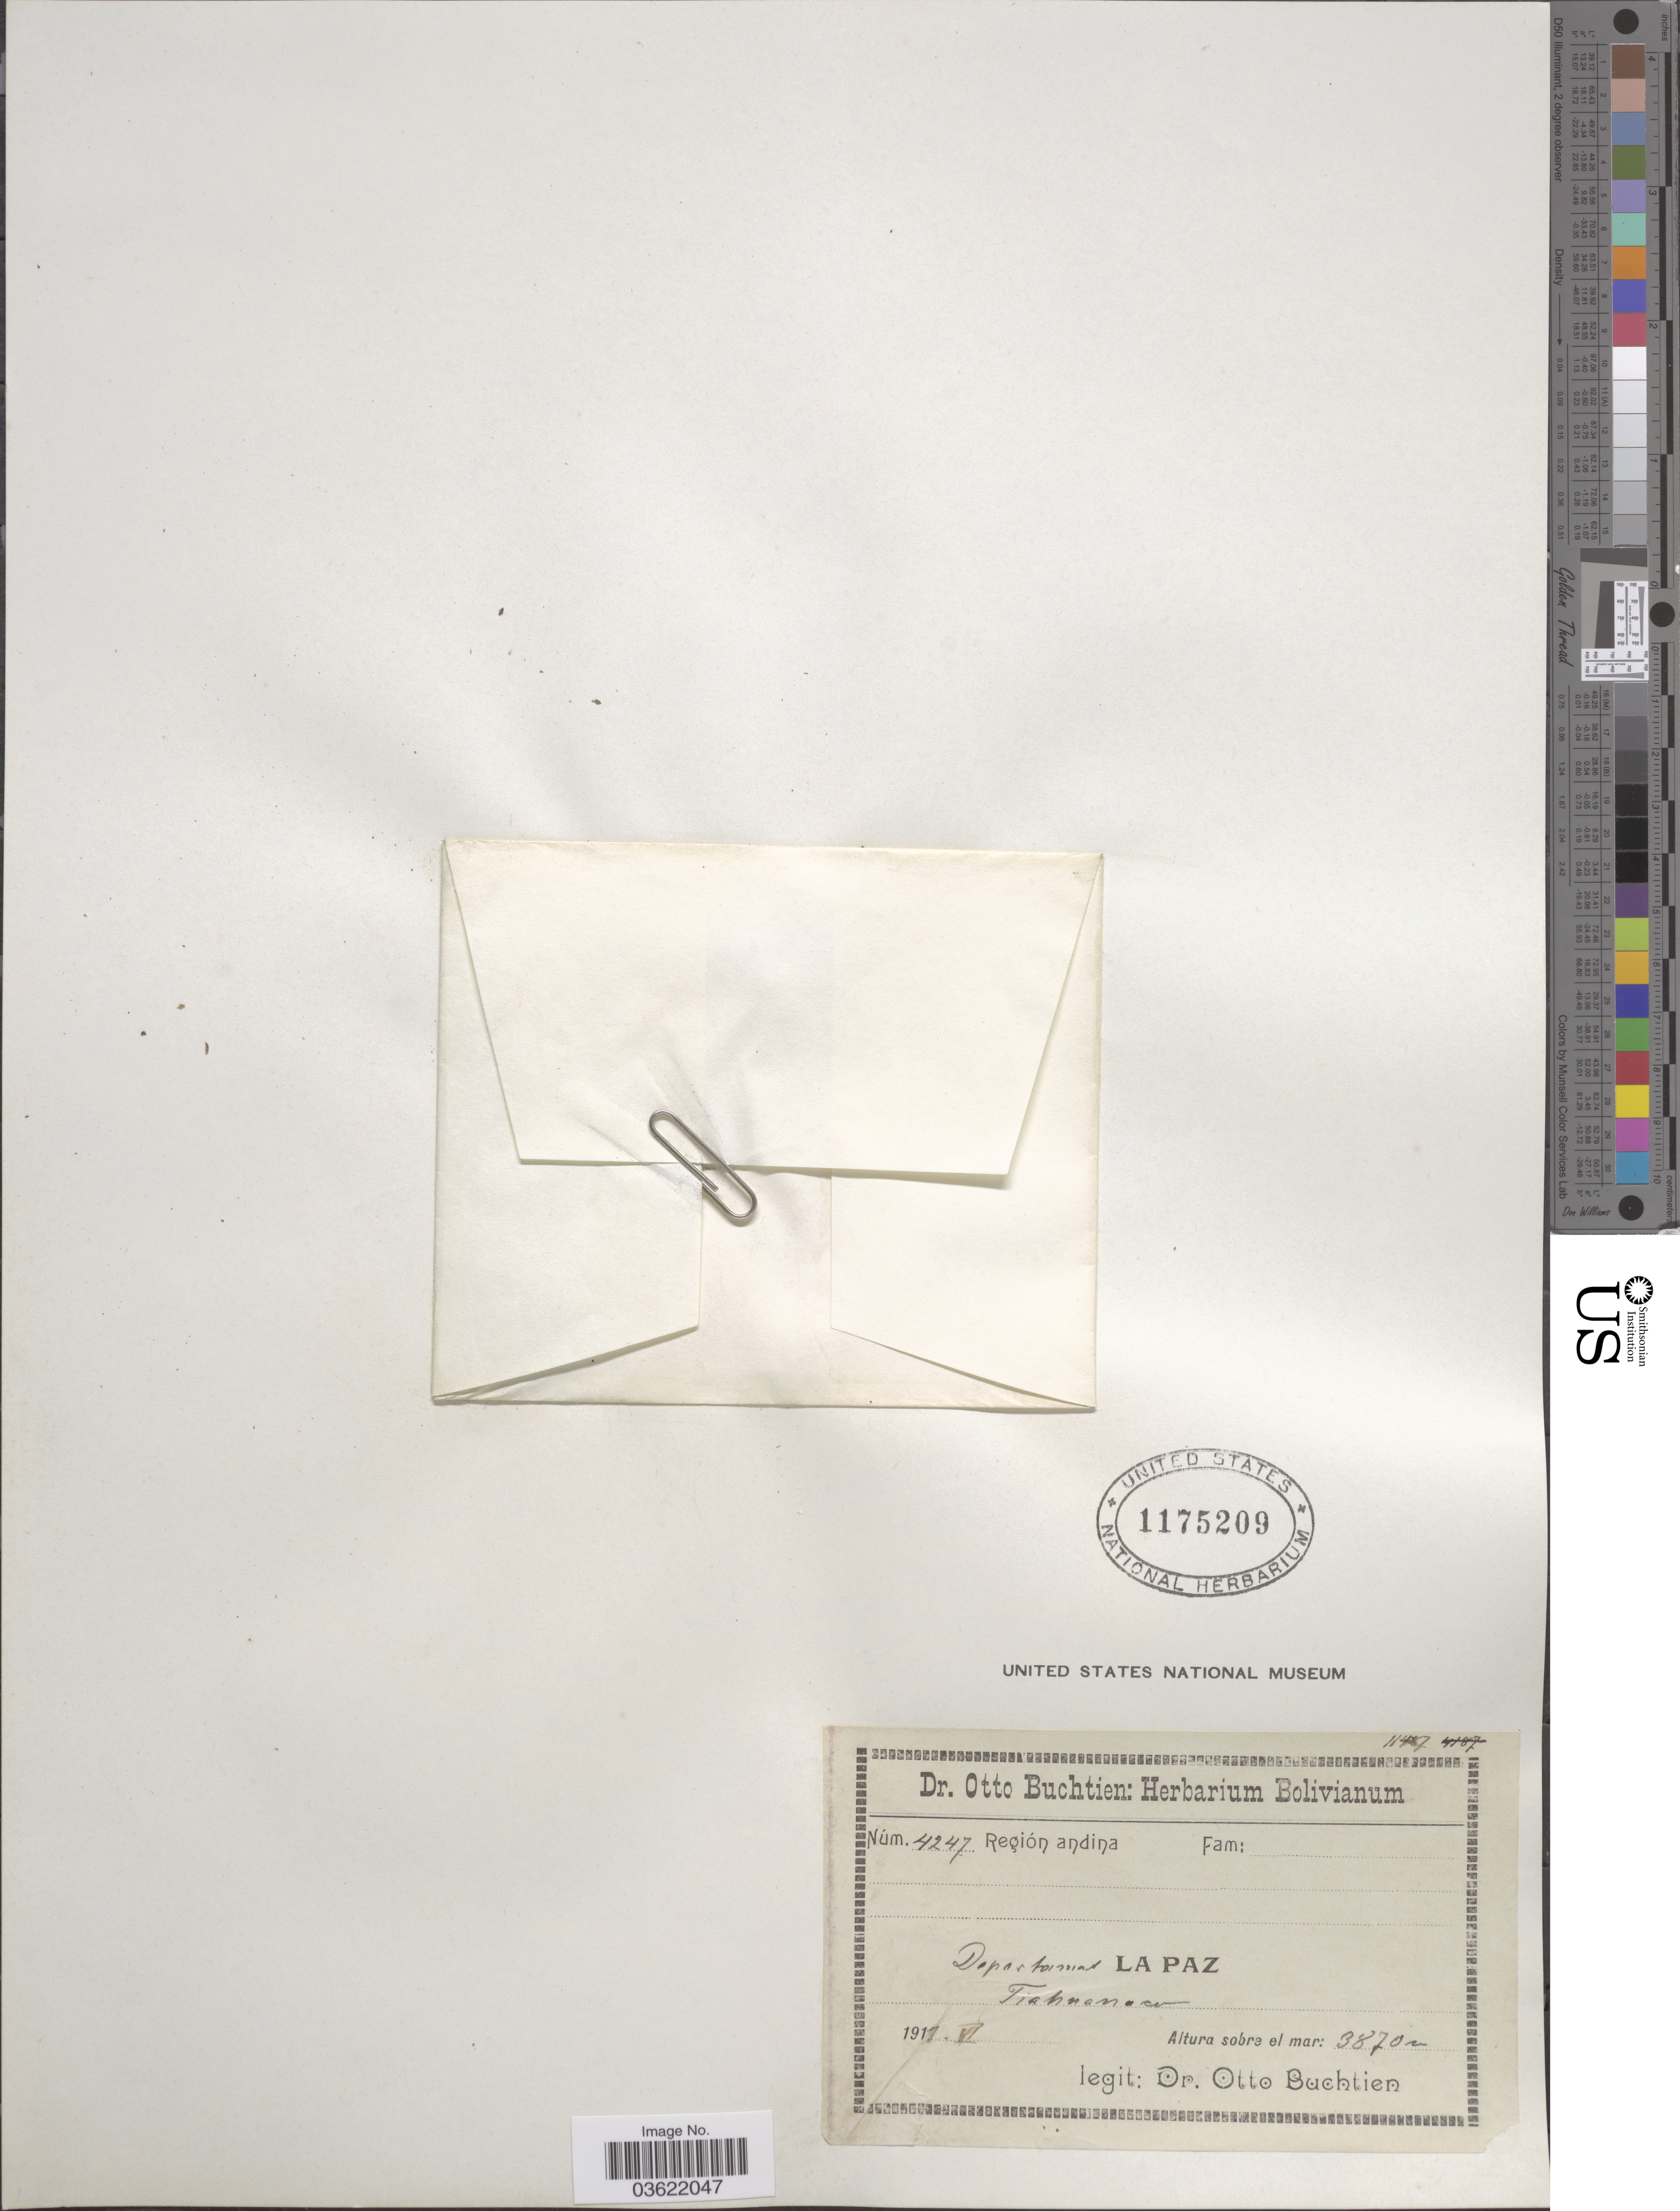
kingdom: Plantae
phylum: Tracheophyta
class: Magnoliopsida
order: Caryophyllales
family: Caryophyllaceae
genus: Arenaria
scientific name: Arenaria sp.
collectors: O. Buchtien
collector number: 4247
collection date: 1917-06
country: Bolivia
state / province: La Paz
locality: Región andina. Department La Paz. Tiahuanaco.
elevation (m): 3870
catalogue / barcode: US 1175209